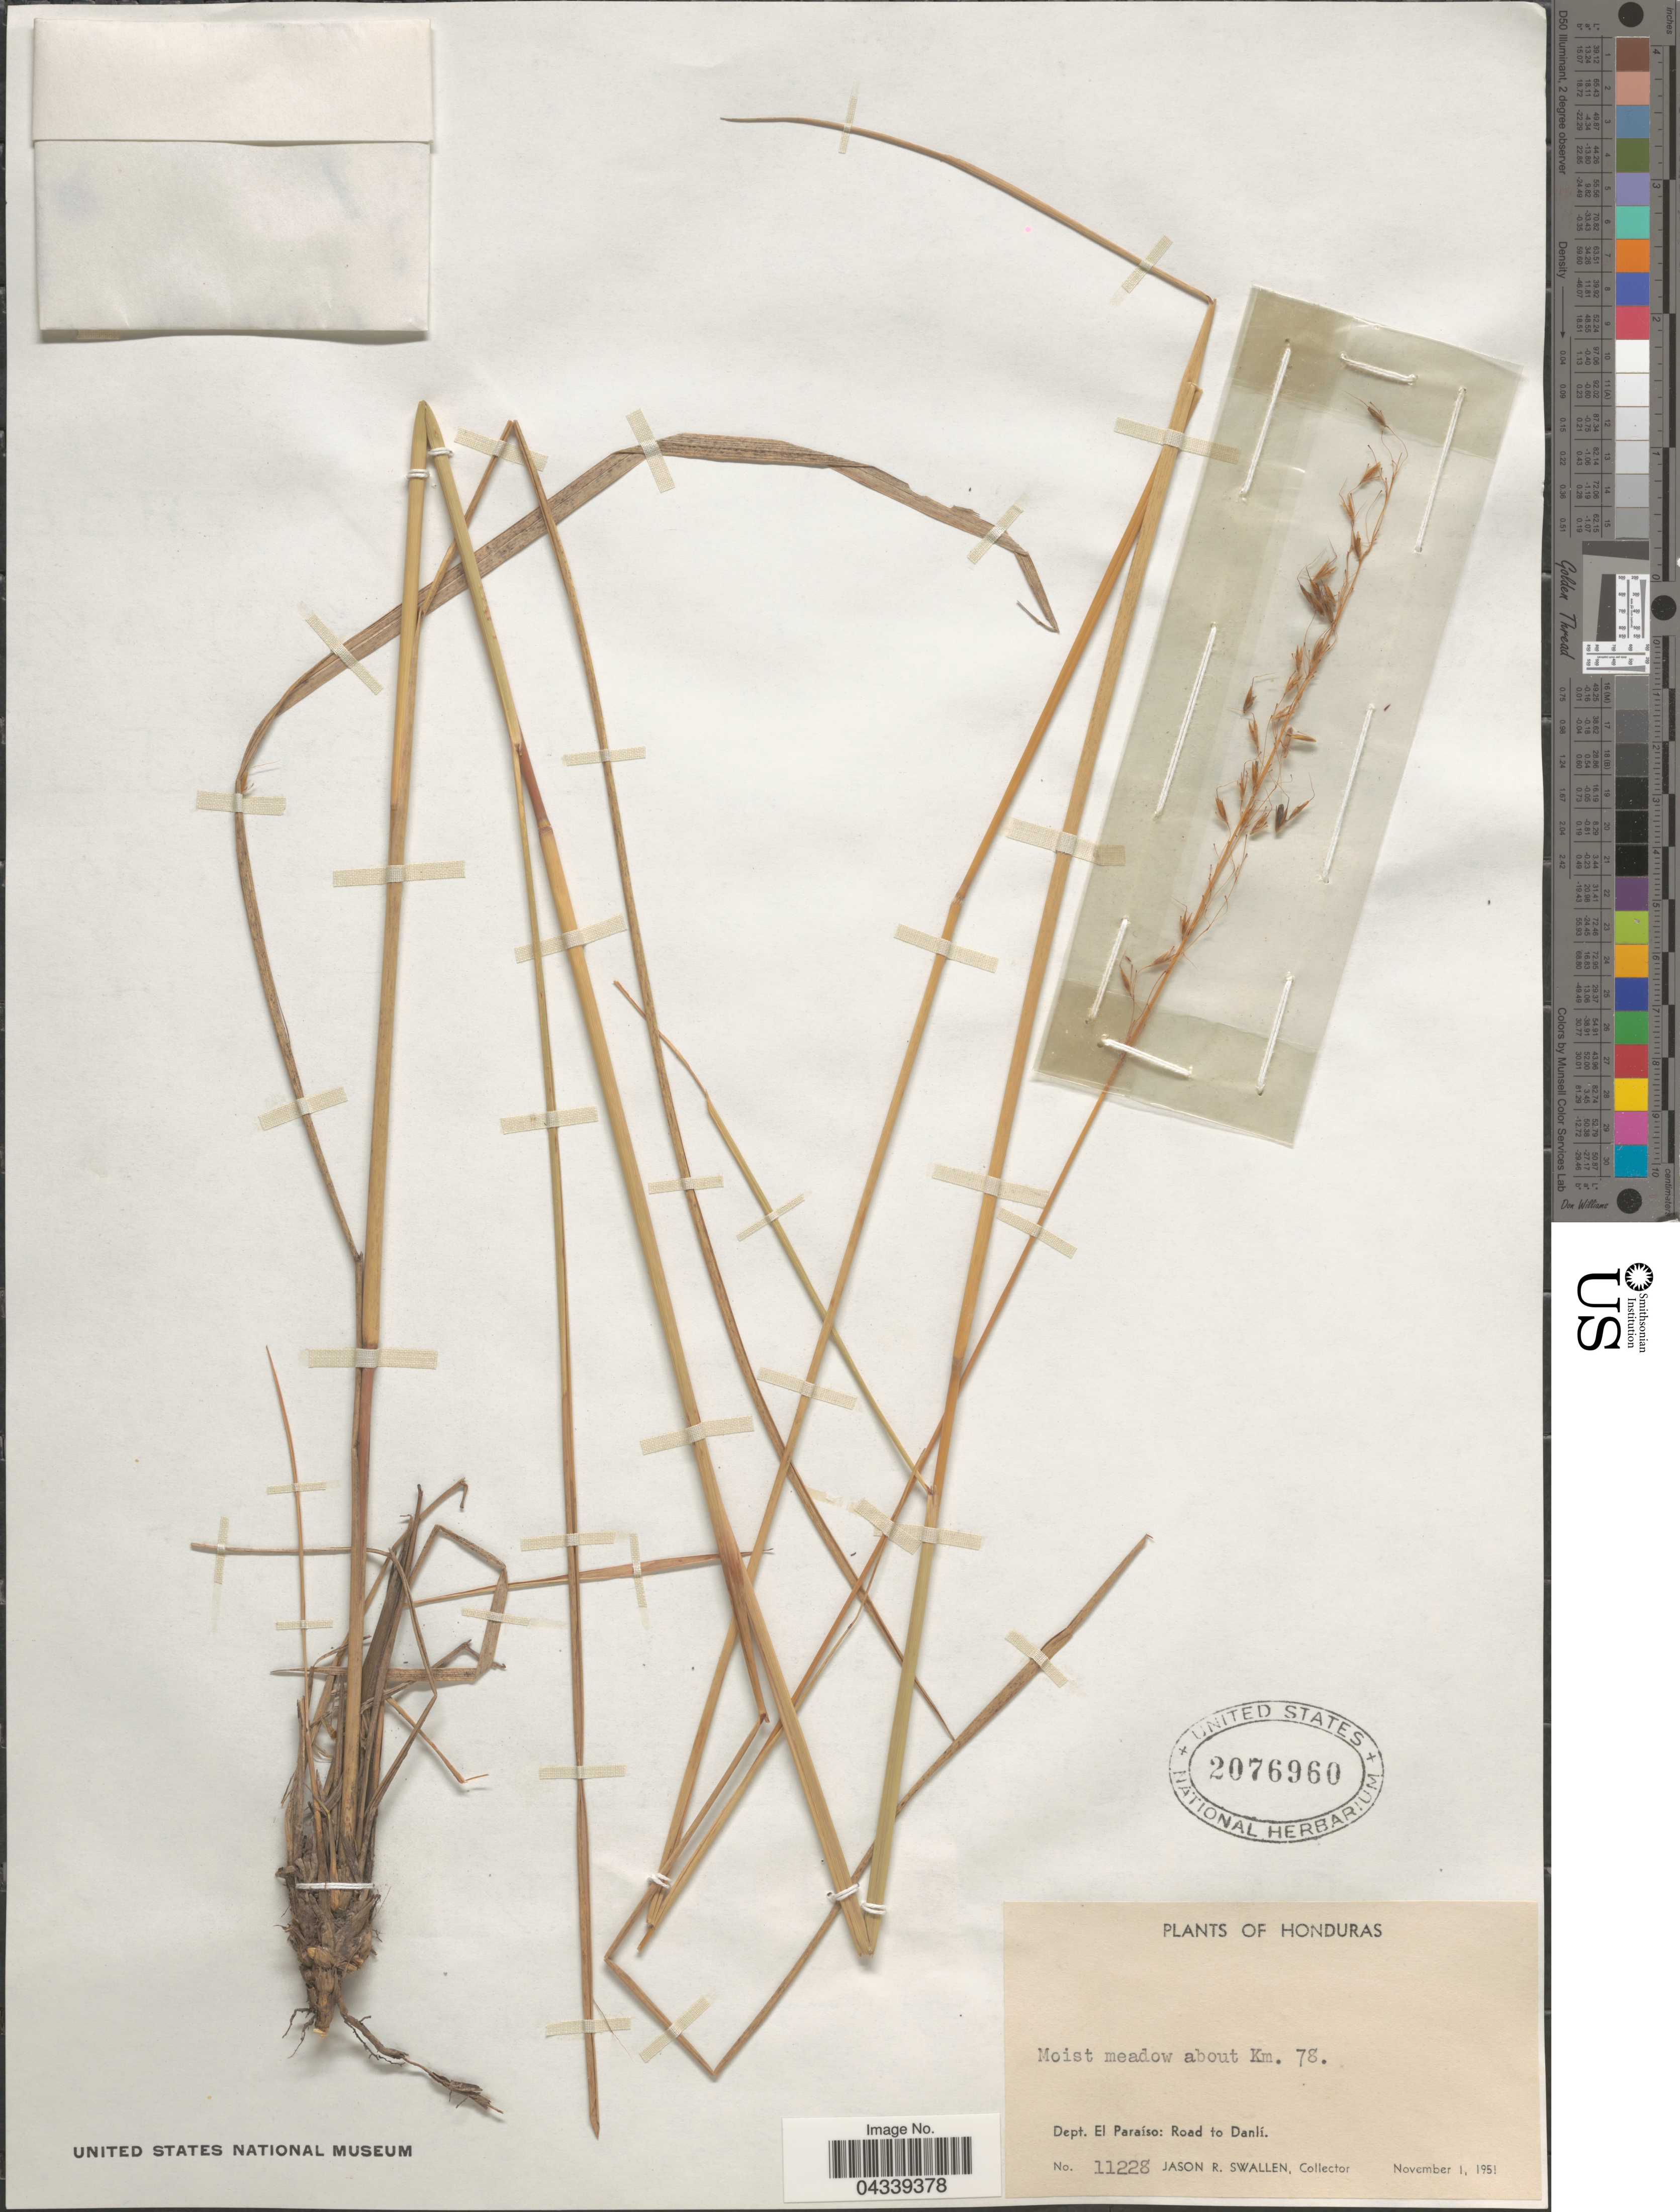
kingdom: Plantae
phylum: Tracheophyta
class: Liliopsida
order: Poales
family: Poaceae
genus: Sorghastrum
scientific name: Sorghastrum setosum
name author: (Griseb.) Hitchc.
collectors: J. R. Swallen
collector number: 11228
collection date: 1951-11-01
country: Honduras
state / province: El Paraiso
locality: Moist meadow about Km. 78. Dept. El Paraíso: Road to Danlí.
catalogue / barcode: US 2076960